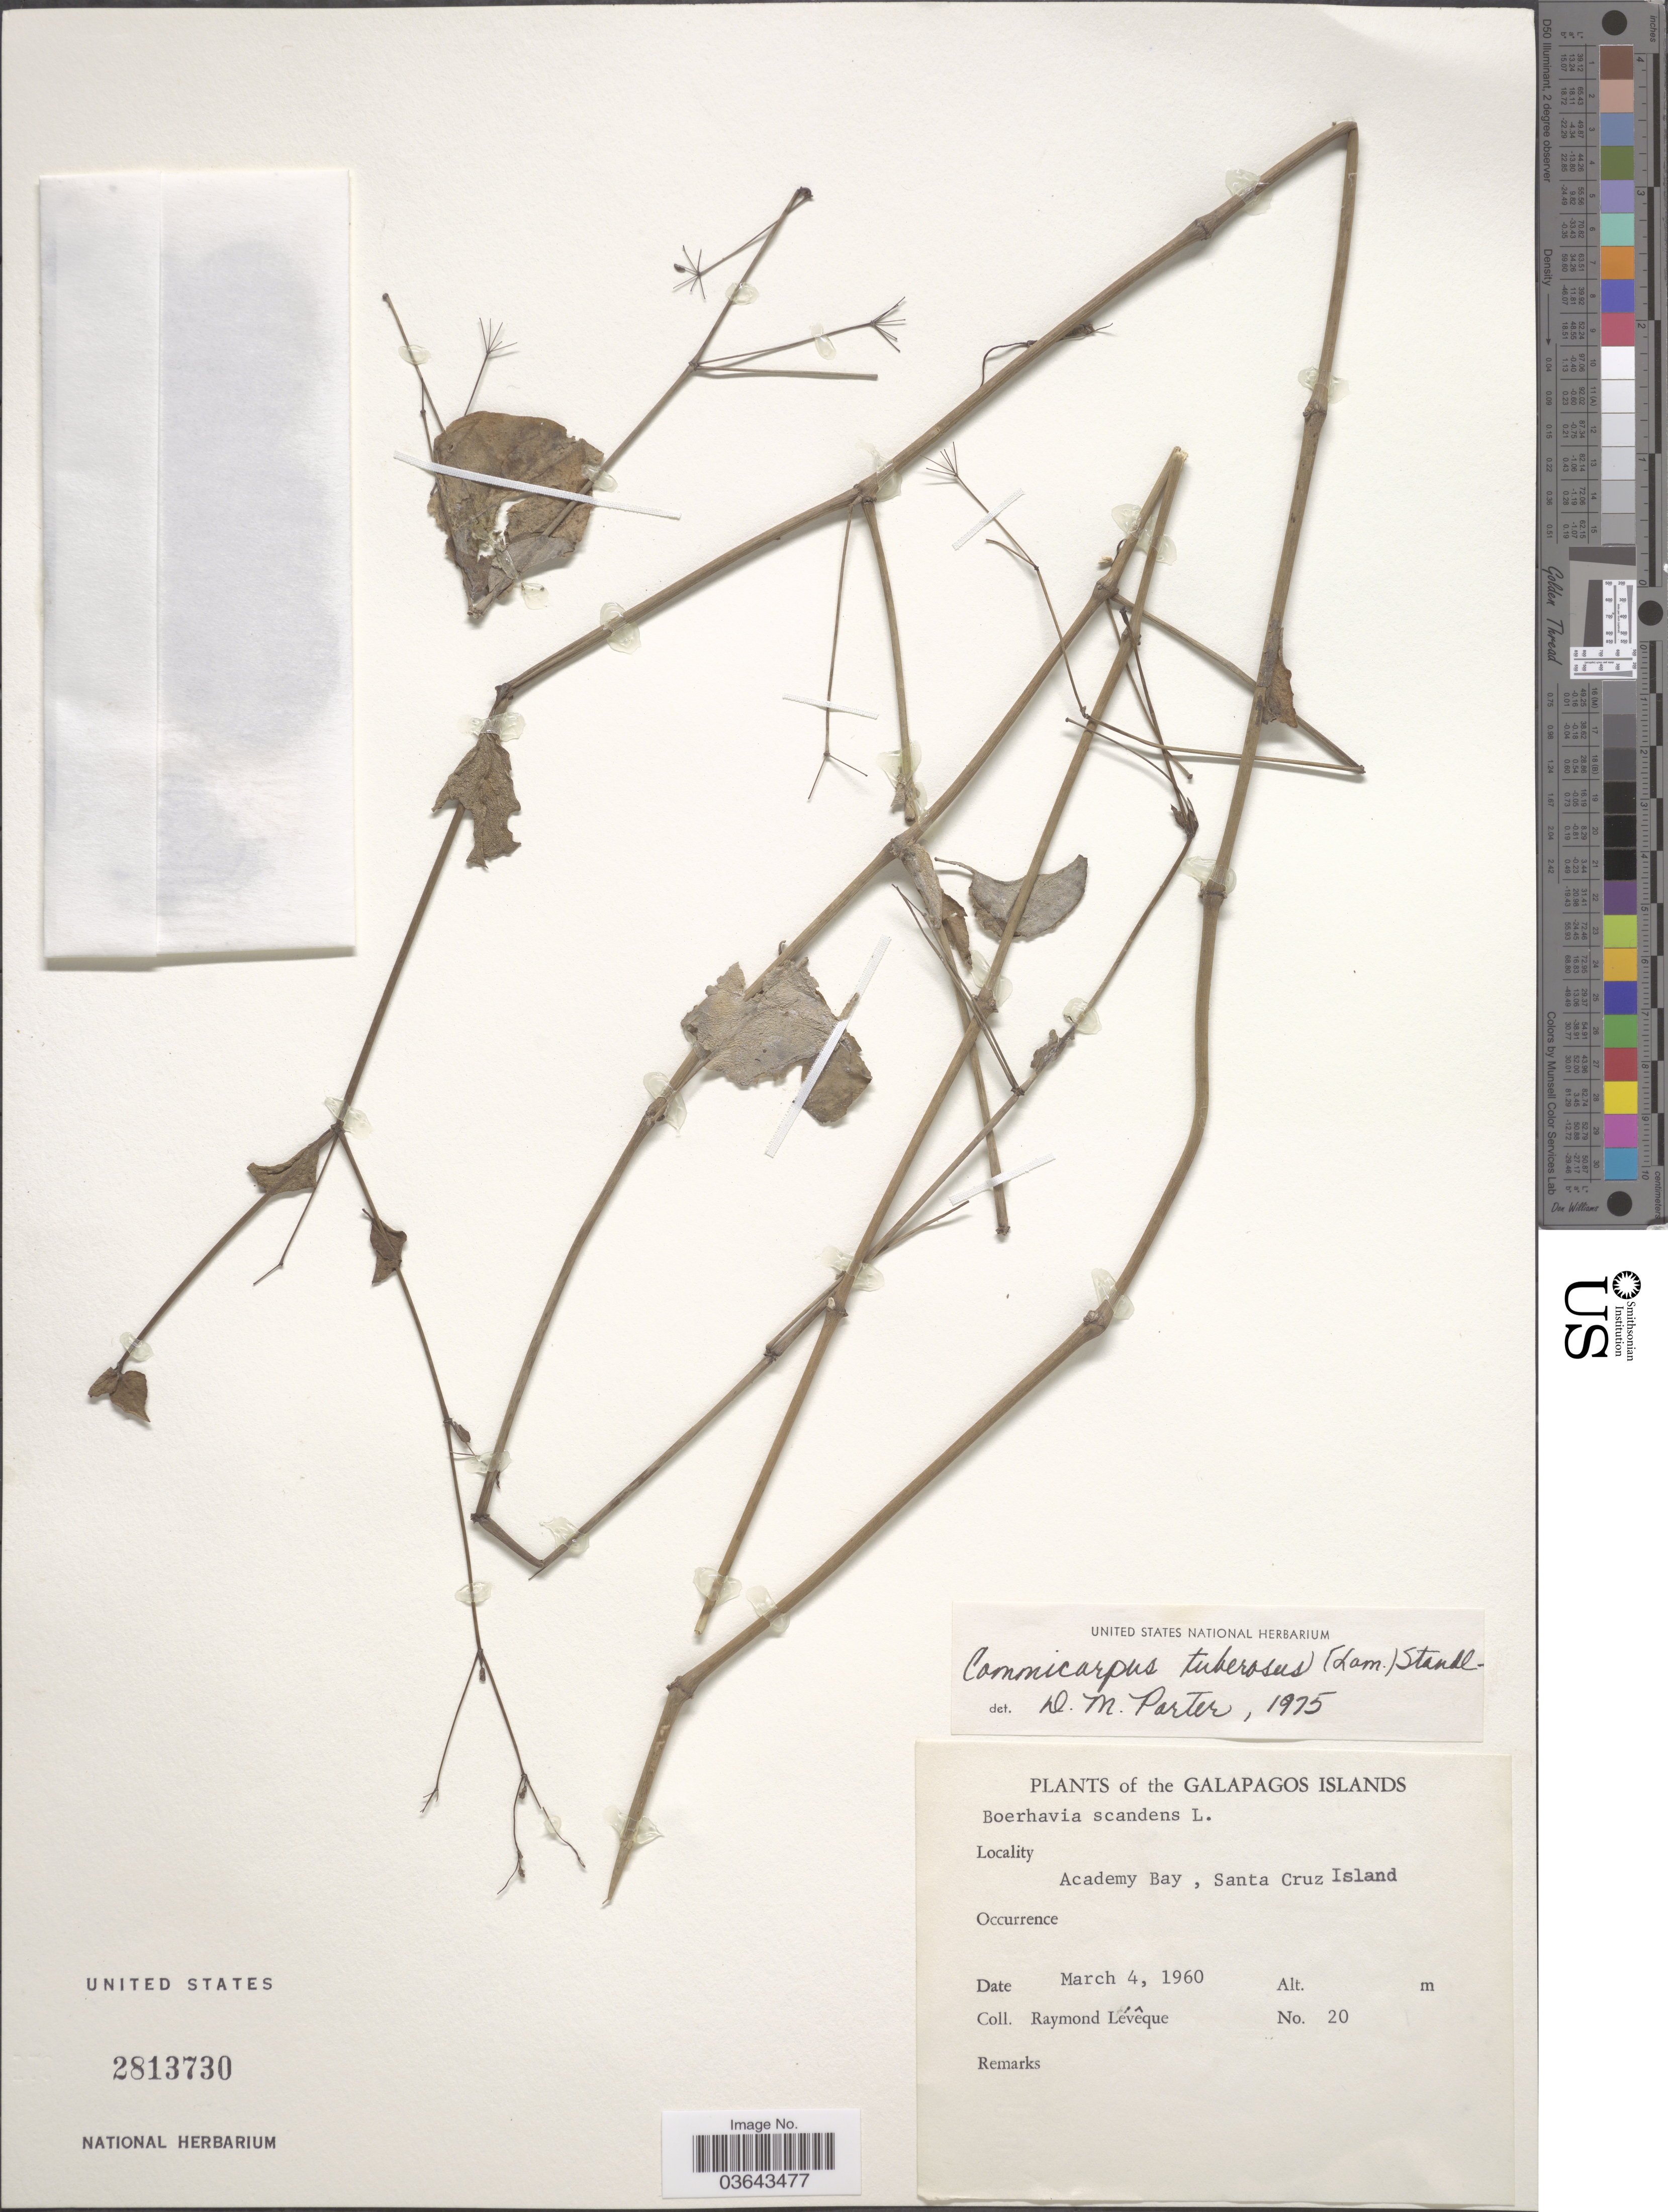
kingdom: Plantae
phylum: Tracheophyta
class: Magnoliopsida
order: Caryophyllales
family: Nyctaginaceae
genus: Boerhavia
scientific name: Boerhavia tuberosa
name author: Lam.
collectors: R. Lévêque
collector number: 20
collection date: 1960-03-04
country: Ecuador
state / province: Colón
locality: The Galapagos Islands. Academy Bay, Santa Cruz Island.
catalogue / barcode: US 2813730